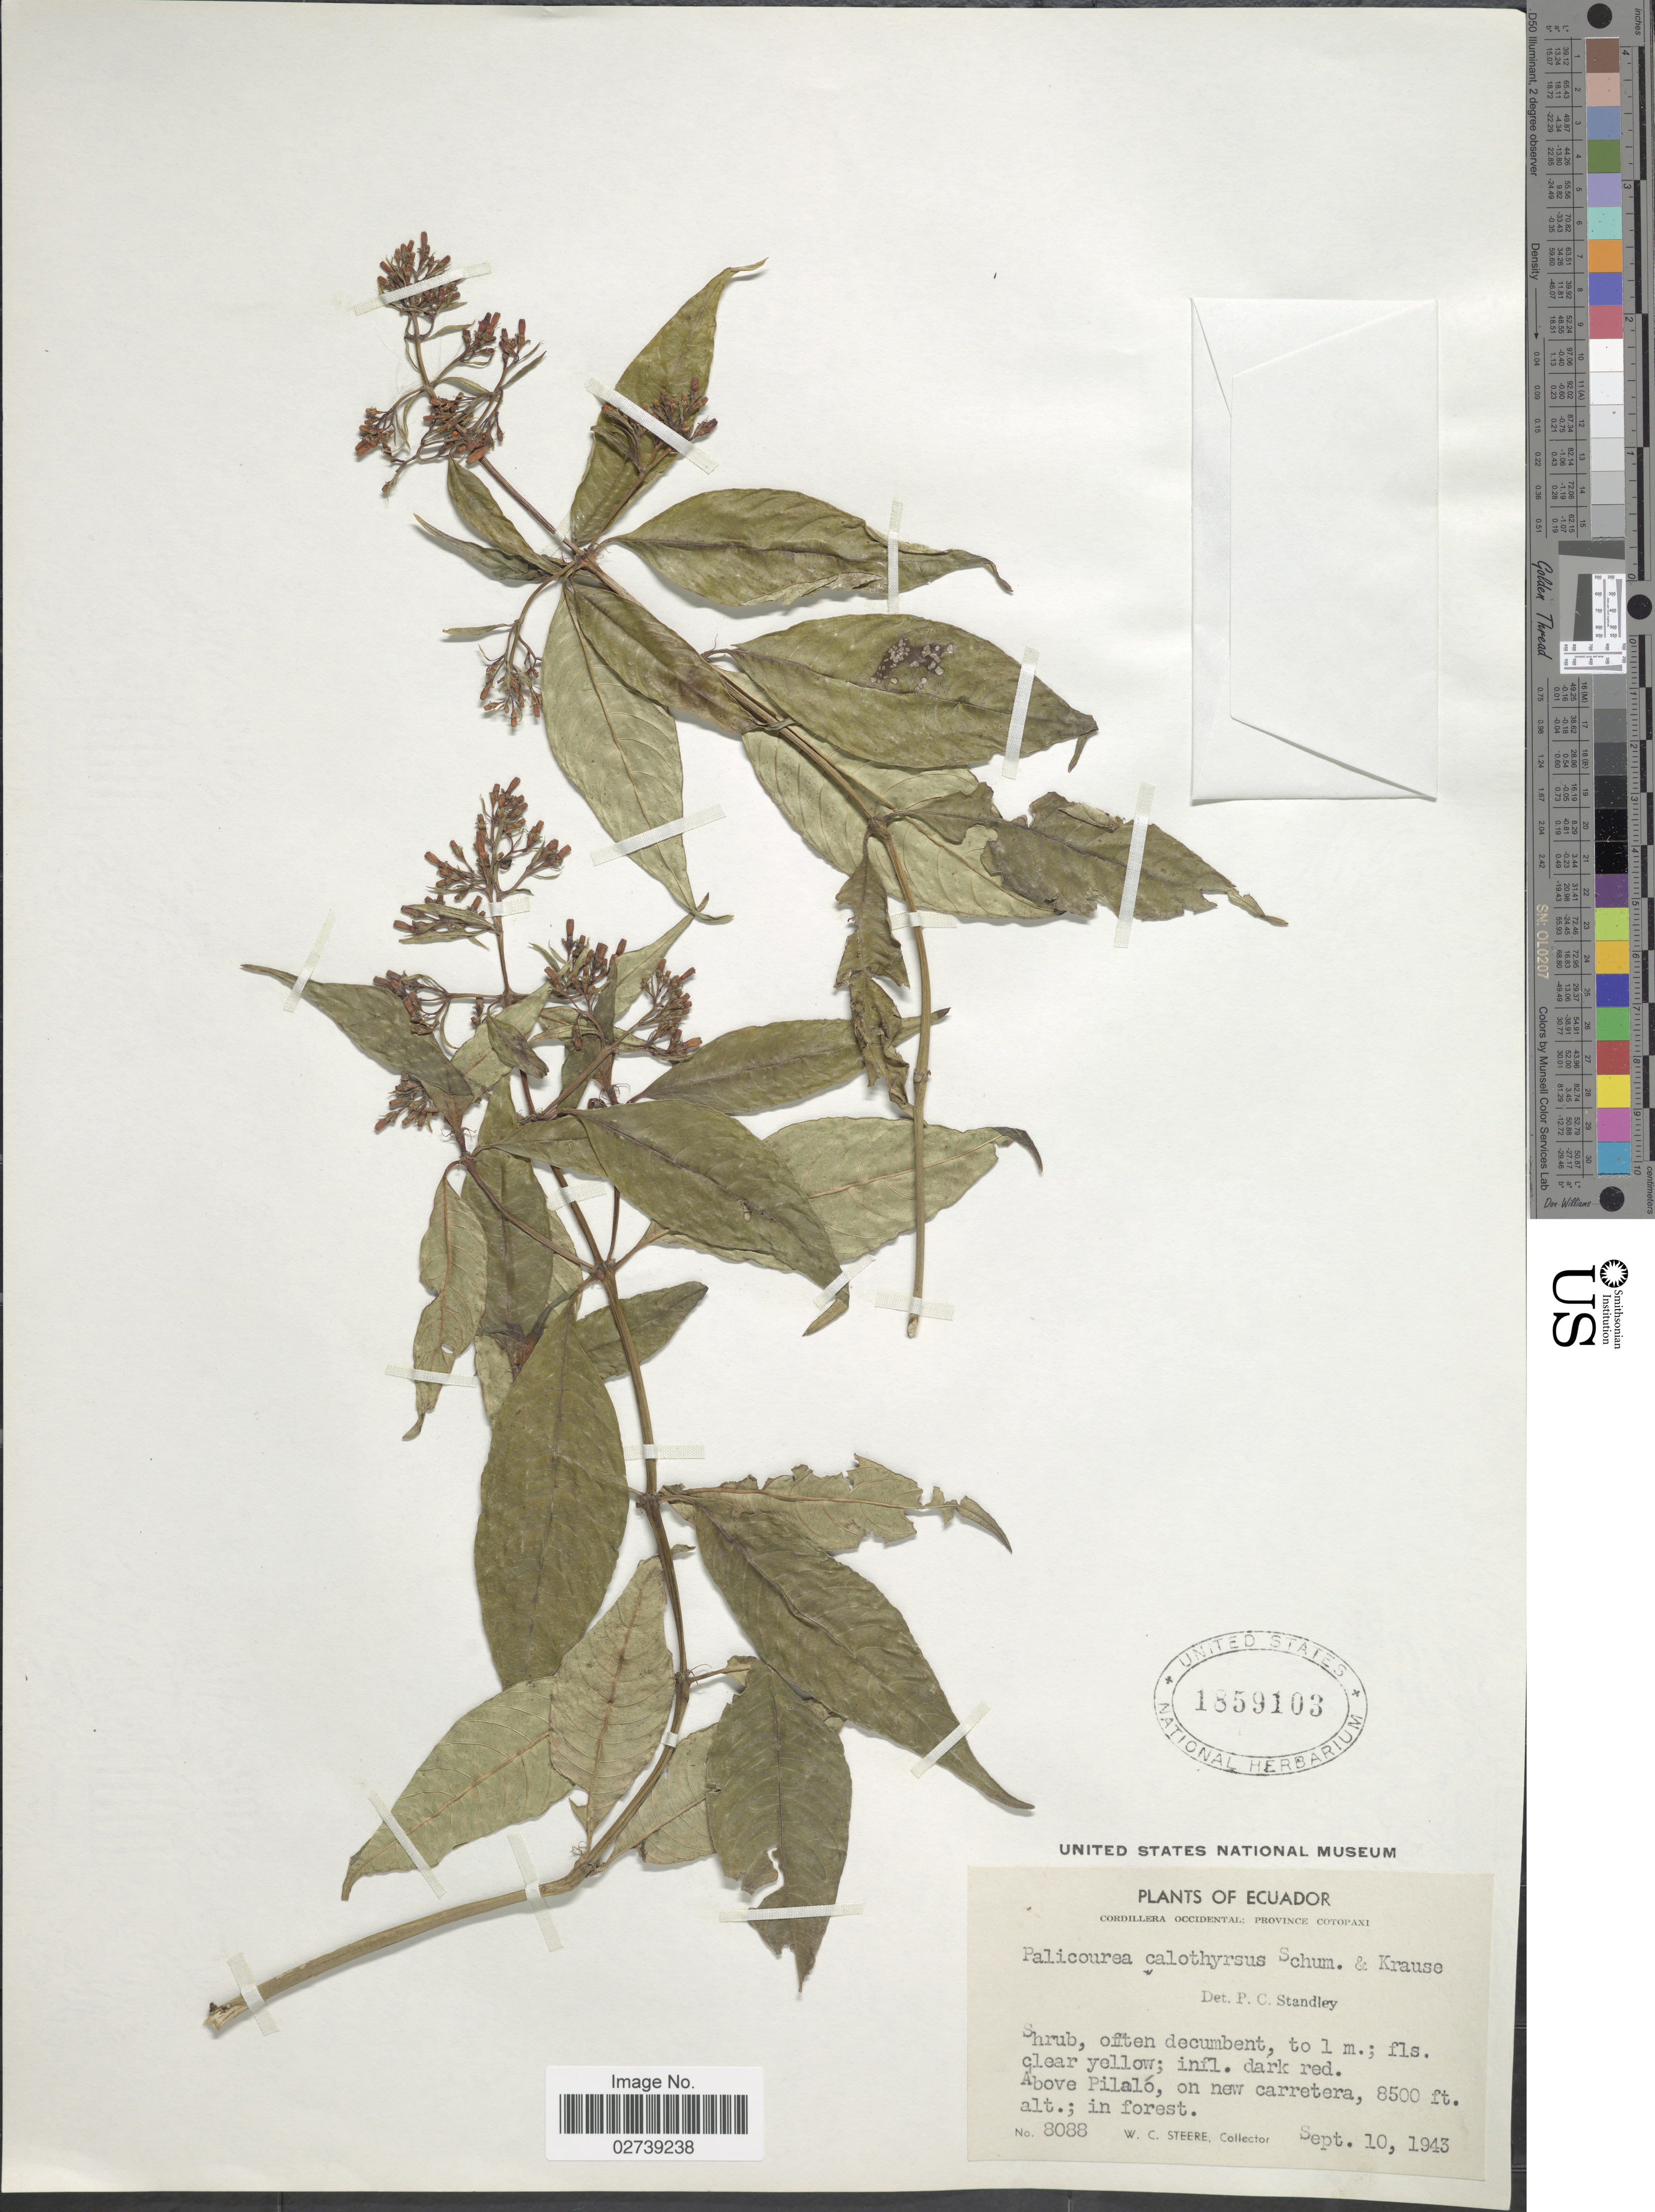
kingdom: Plantae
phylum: Tracheophyta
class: Magnoliopsida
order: Gentianales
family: Rubiaceae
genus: Palicourea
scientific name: Palicourea calothyrsus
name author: K. Schum. & K. Krause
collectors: W. C. Steere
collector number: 8088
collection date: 1943-09-10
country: Ecuador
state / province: Cotopaxi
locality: Cordillera Occidental. Above Pilalo, on new carretera; in forest.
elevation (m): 2591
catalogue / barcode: US 1859103